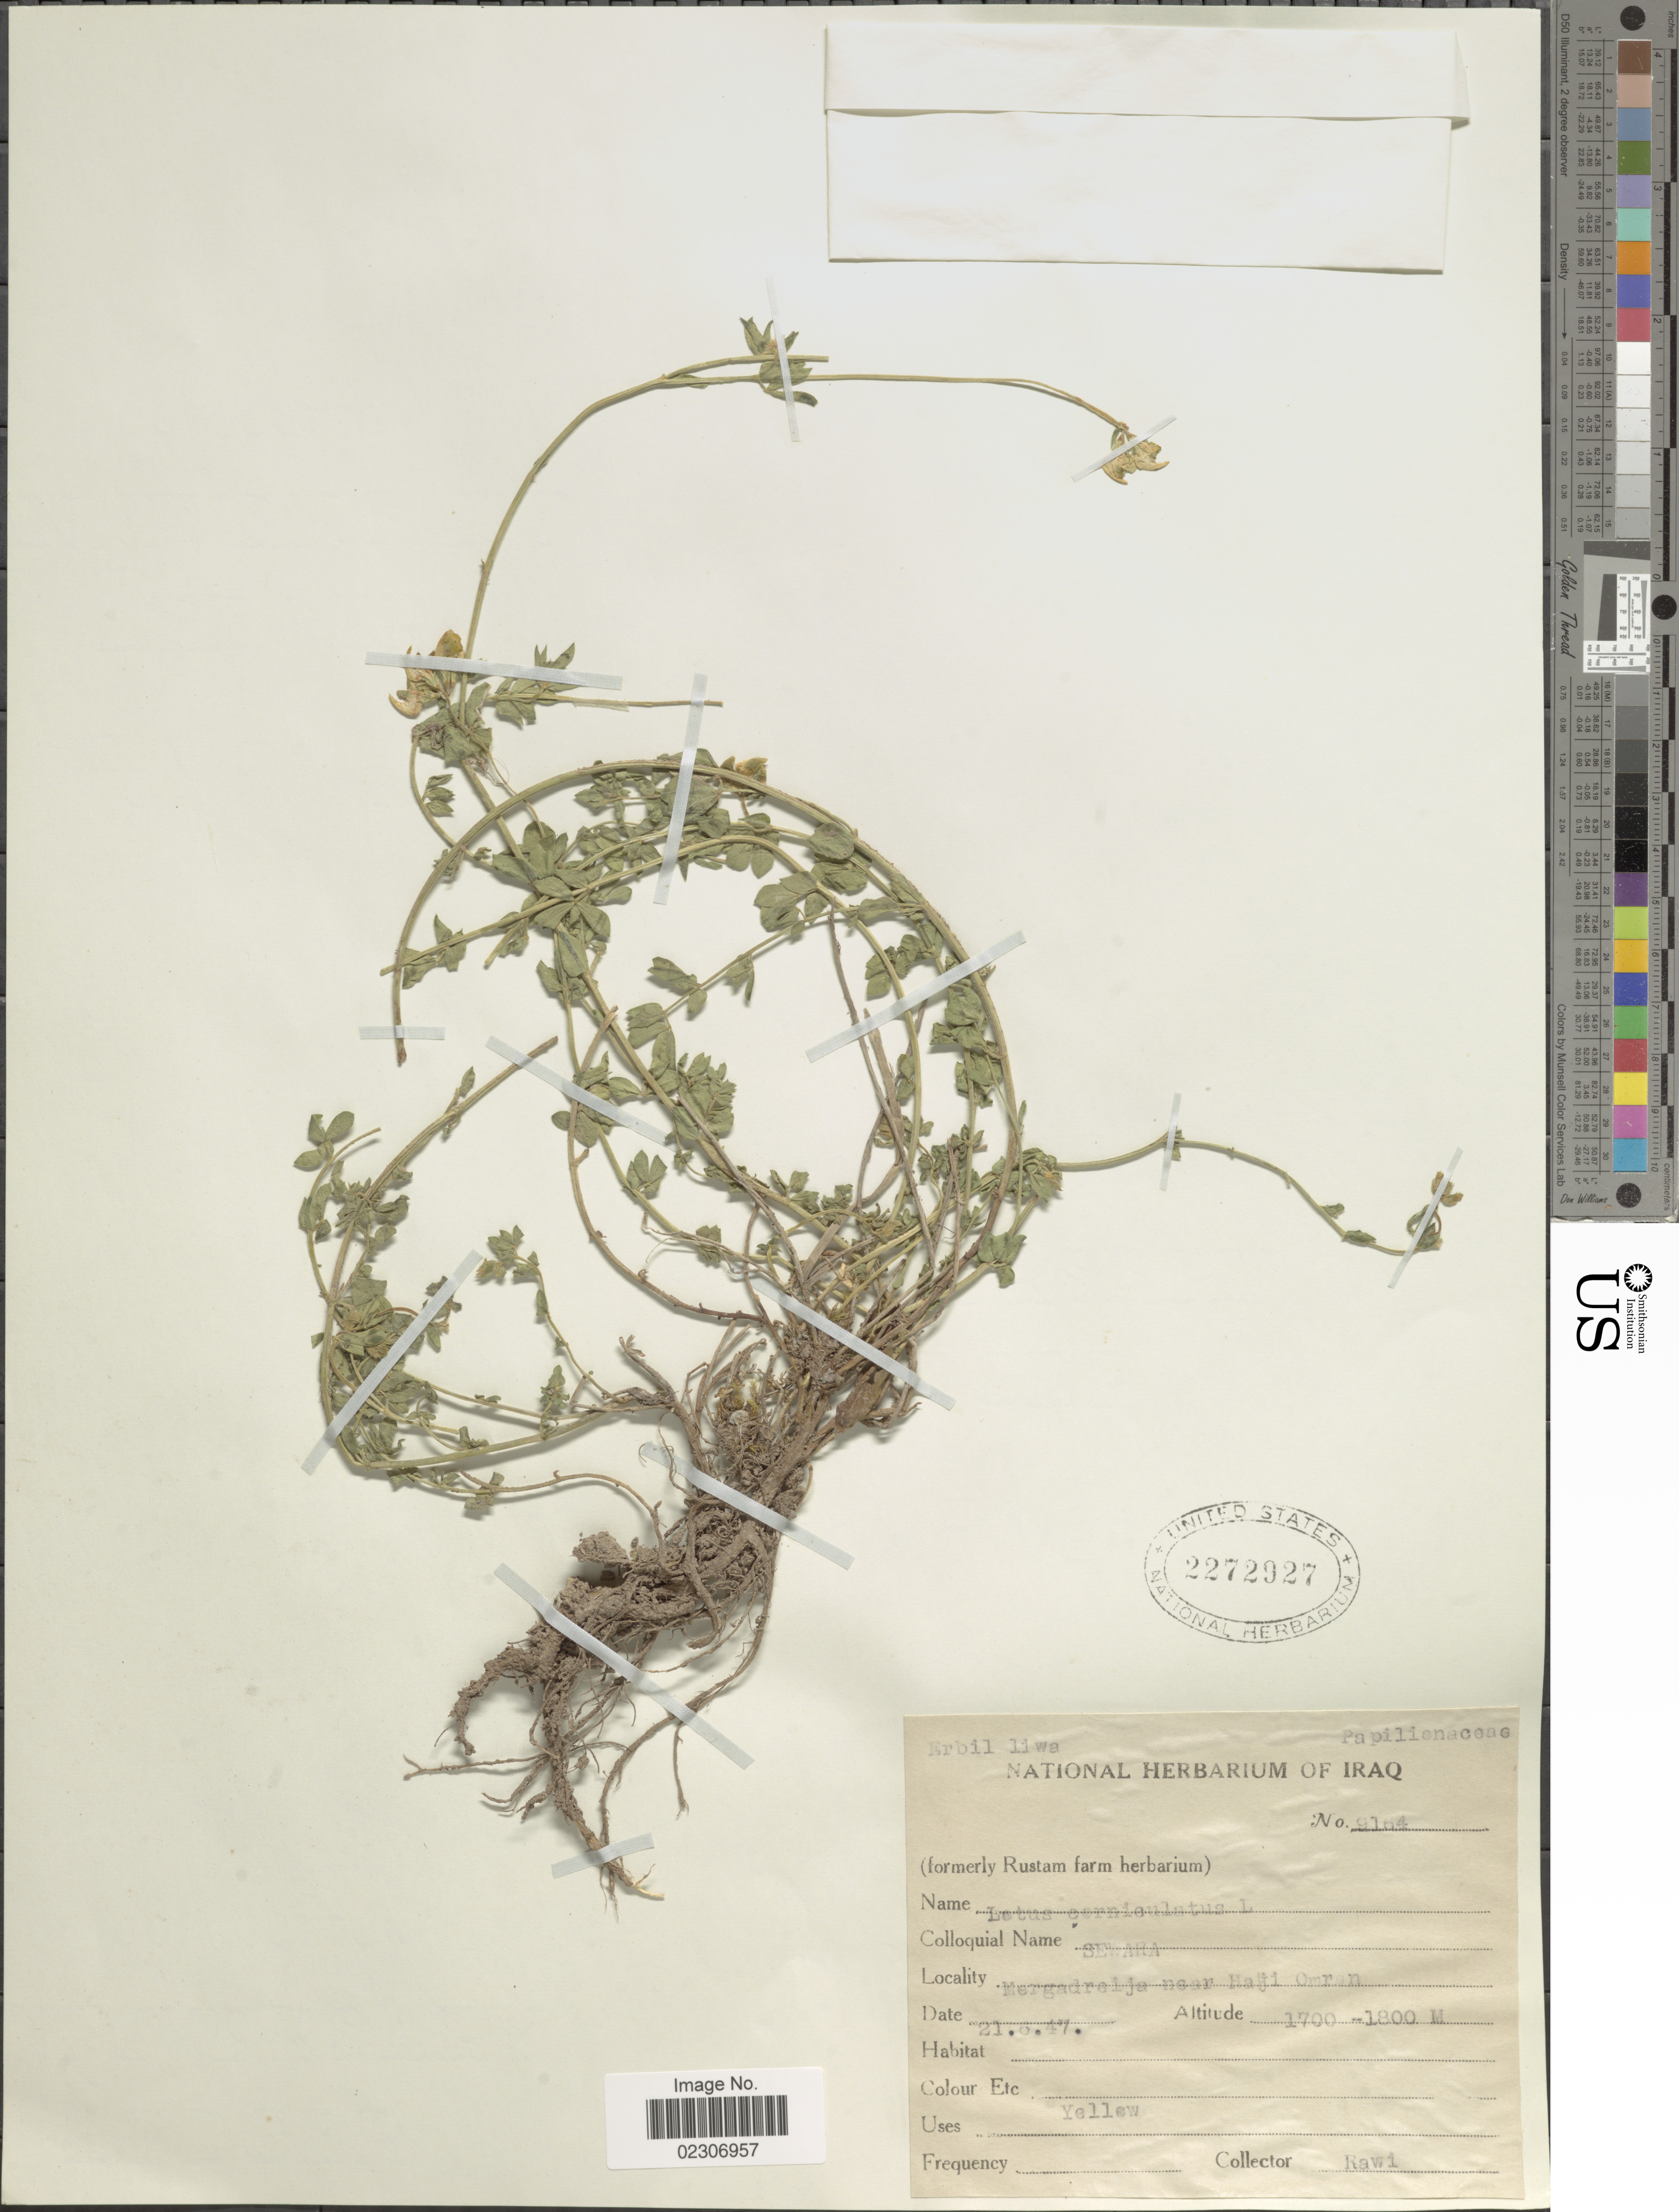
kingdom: Plantae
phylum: Tracheophyta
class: Magnoliopsida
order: Fabales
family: Fabaceae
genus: Lotus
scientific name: Lotus corniculatus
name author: L.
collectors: -. Rawi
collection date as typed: Transcribed d/m/y: 21/6/47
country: Iraq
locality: Mergadreija near Haji Omran, Erbil Liwa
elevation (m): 1700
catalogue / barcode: US 2272927